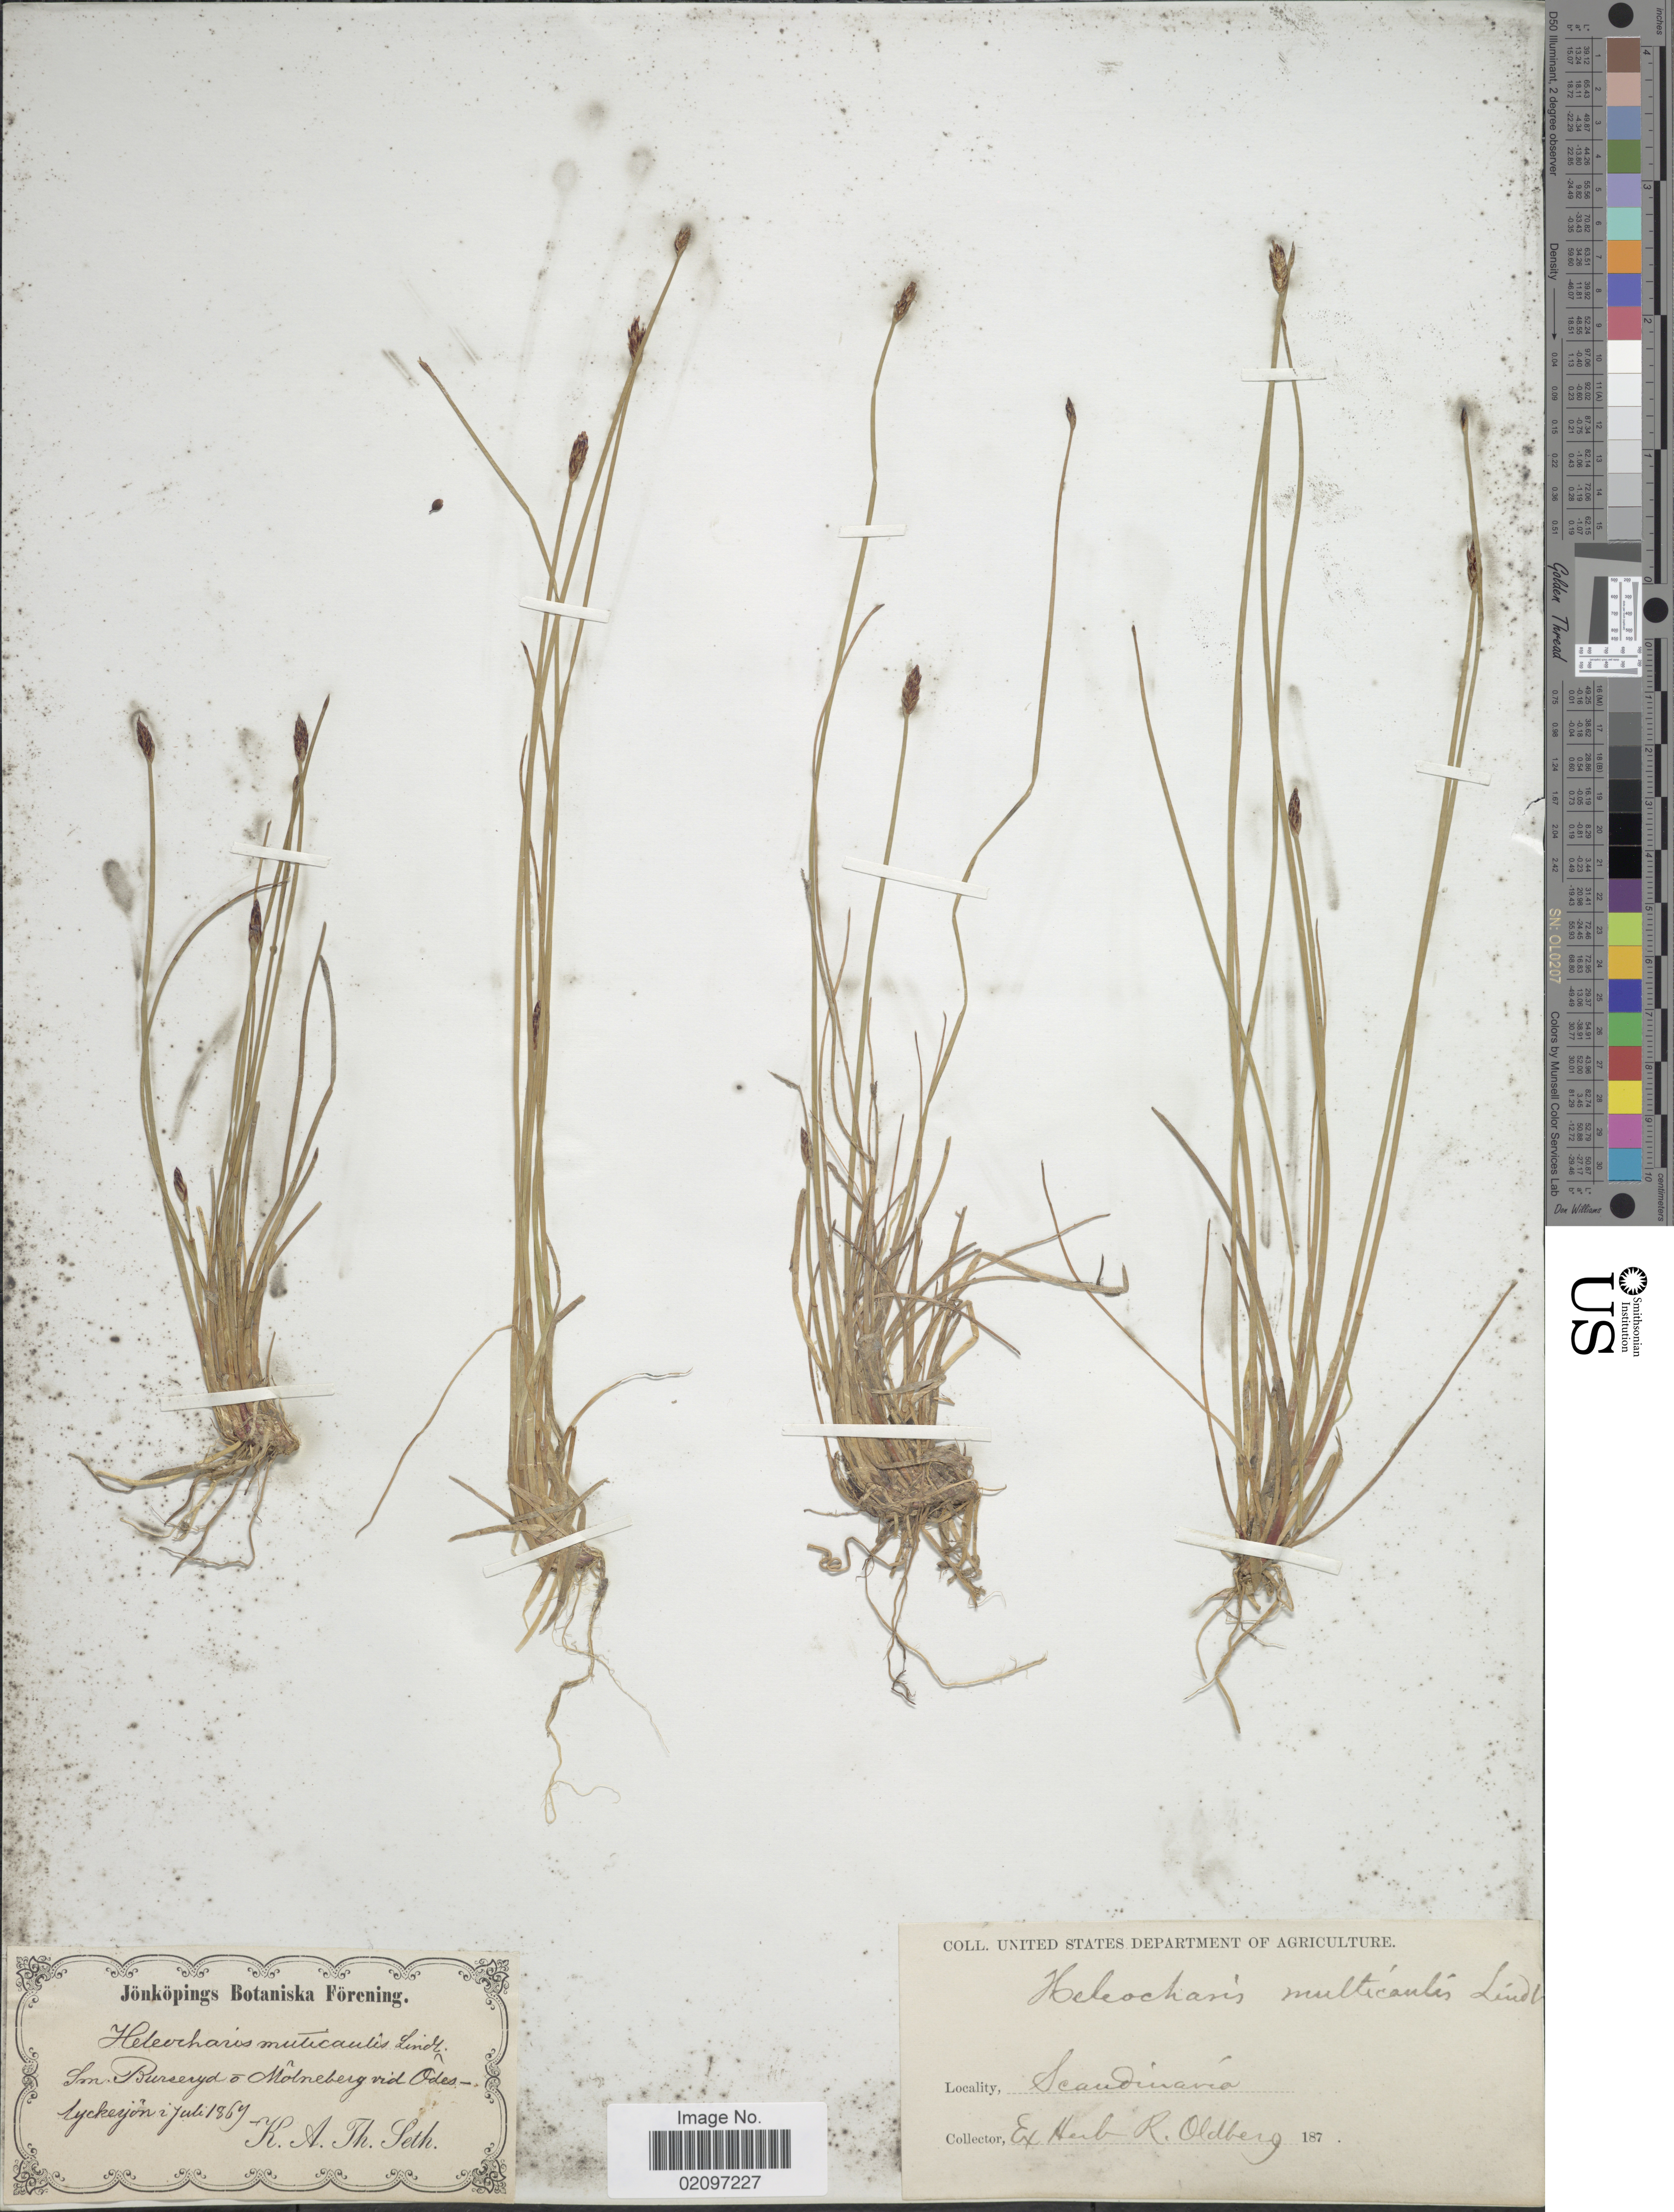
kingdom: Plantae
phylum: Tracheophyta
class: Liliopsida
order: Poales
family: Cyperaceae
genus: Eleocharis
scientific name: Eleocharis multicaulis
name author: (Sm.) Desv.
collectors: K. A. Seth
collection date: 1869-07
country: Sweden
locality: Scandavia, Sm. Burseryd a Molneberg vid Odeslyckeyon